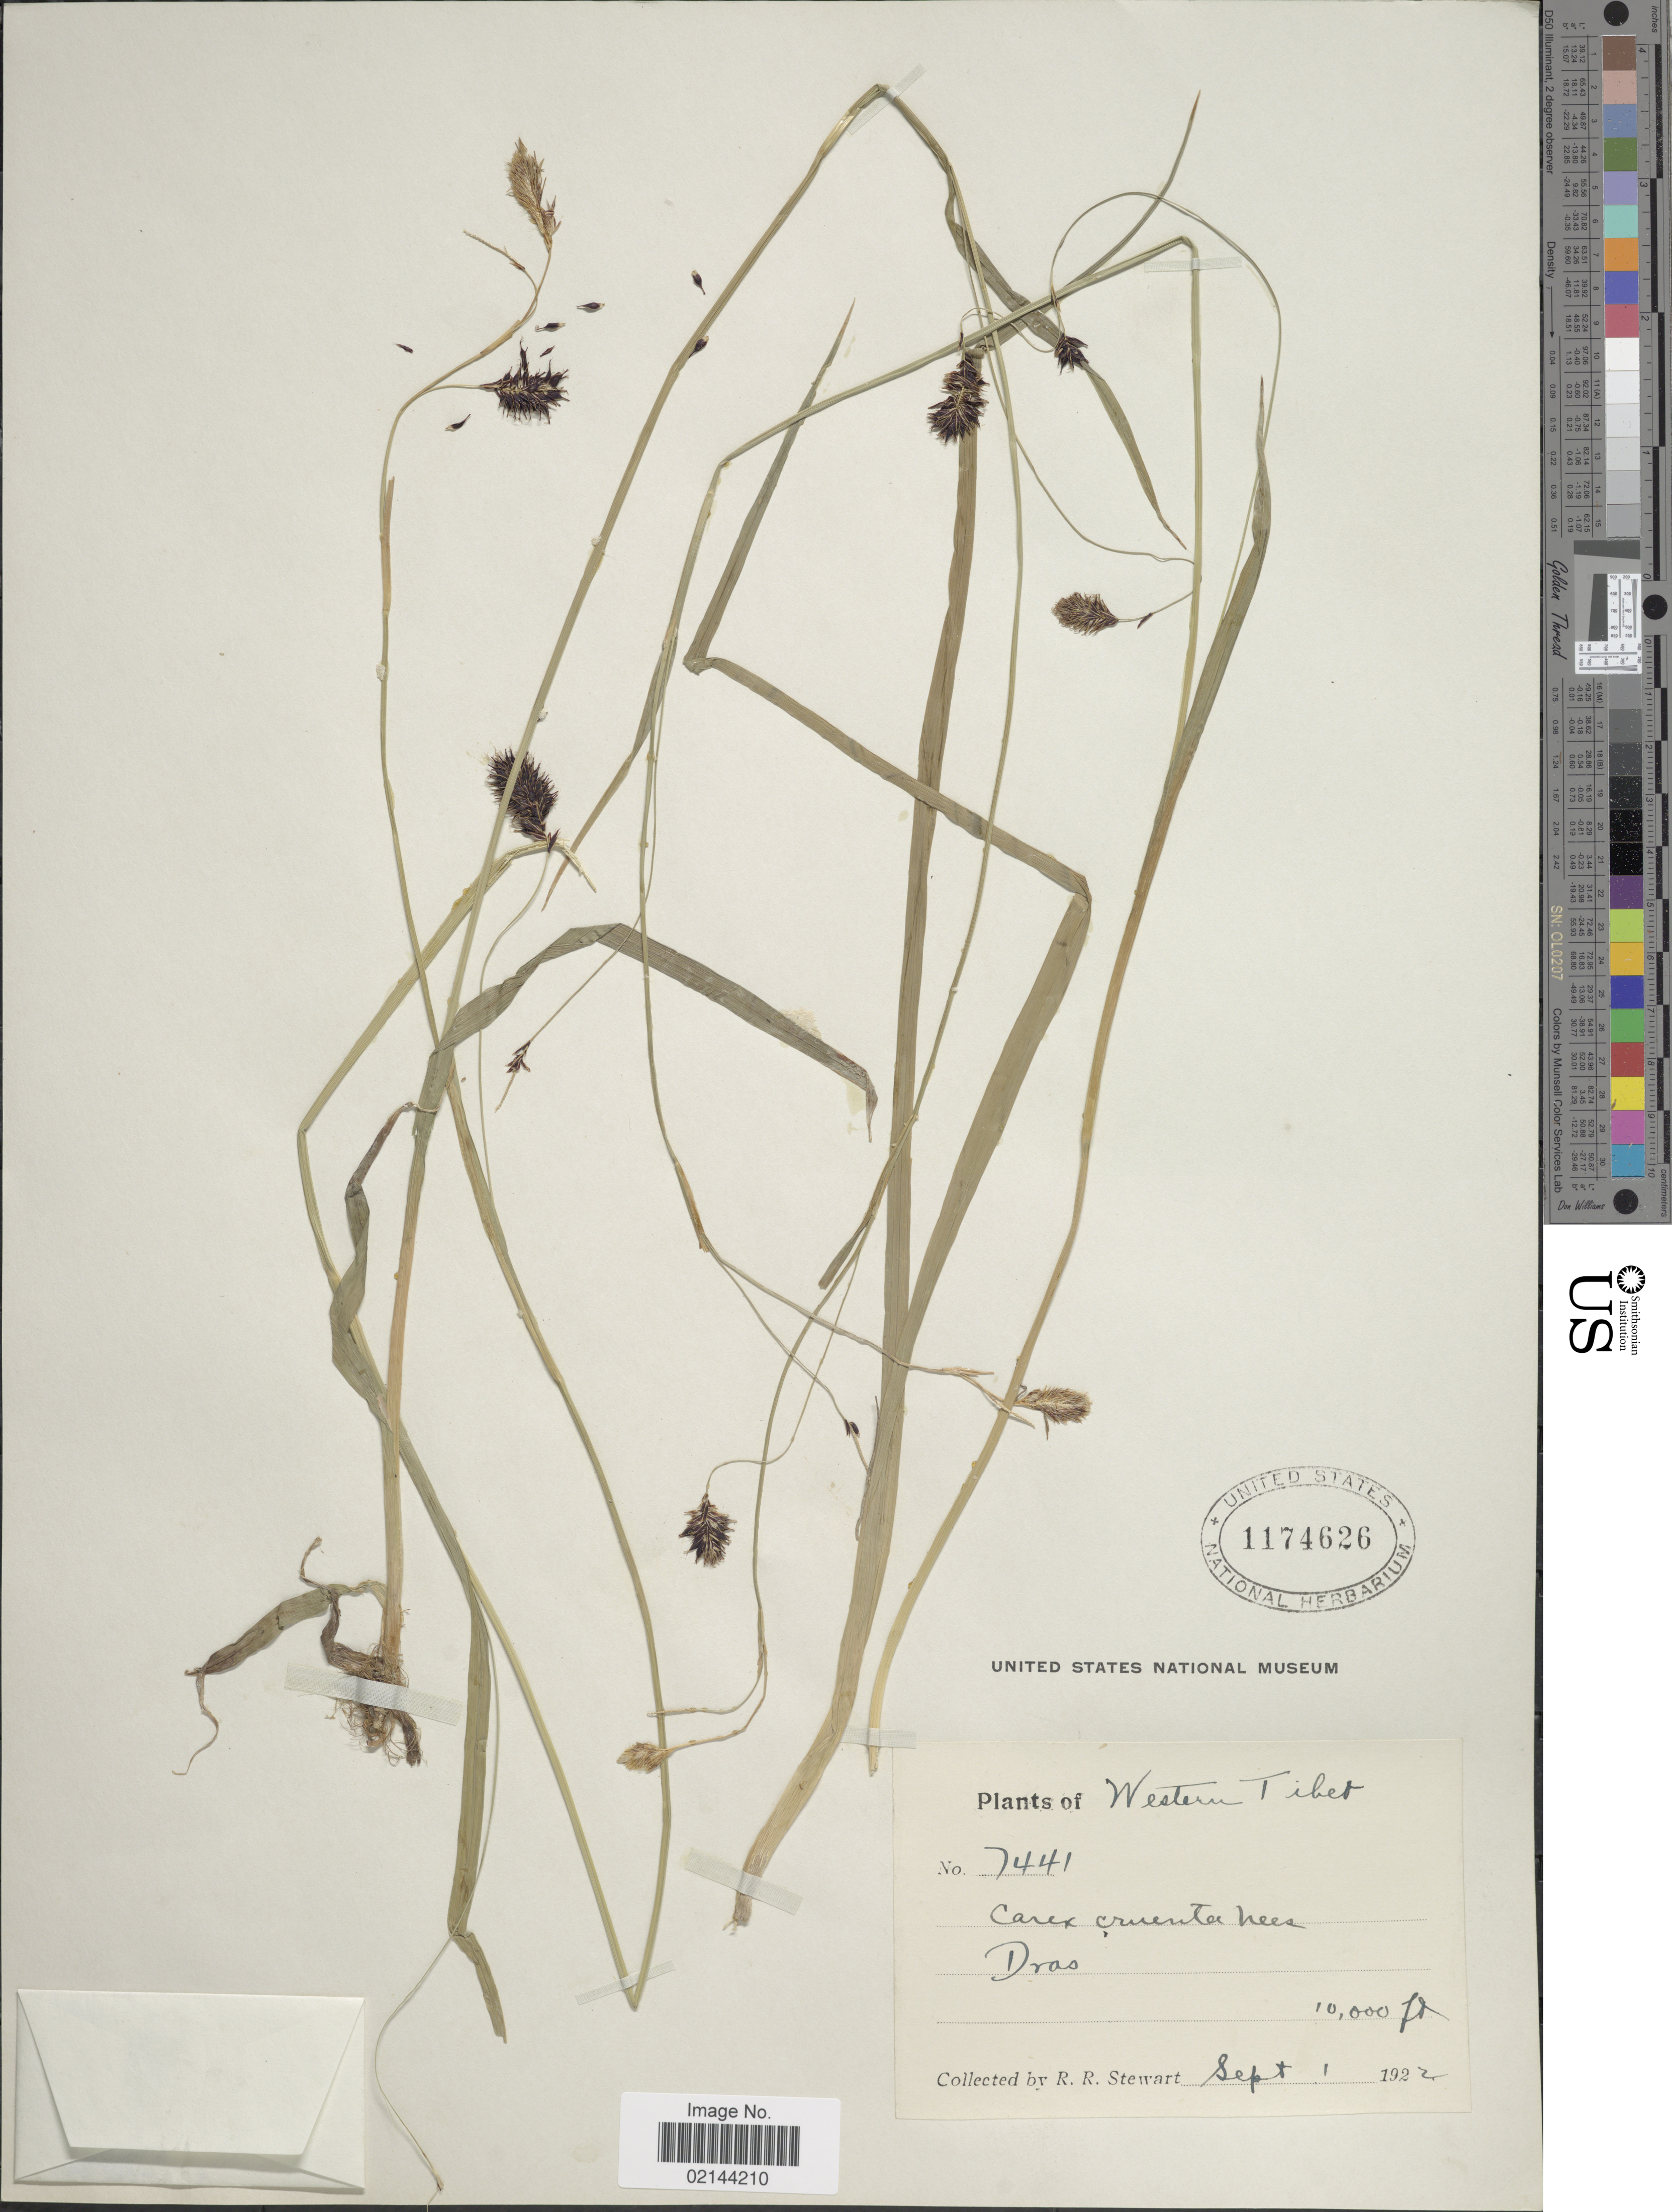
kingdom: Plantae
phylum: Tracheophyta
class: Liliopsida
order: Poales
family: Cyperaceae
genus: Carex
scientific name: Carex cruenta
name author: Nees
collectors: R. R. Stewart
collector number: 7441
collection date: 1922-09-01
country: China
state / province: Xizang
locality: Western Tibet, Dras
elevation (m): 3048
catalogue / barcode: US 1174626